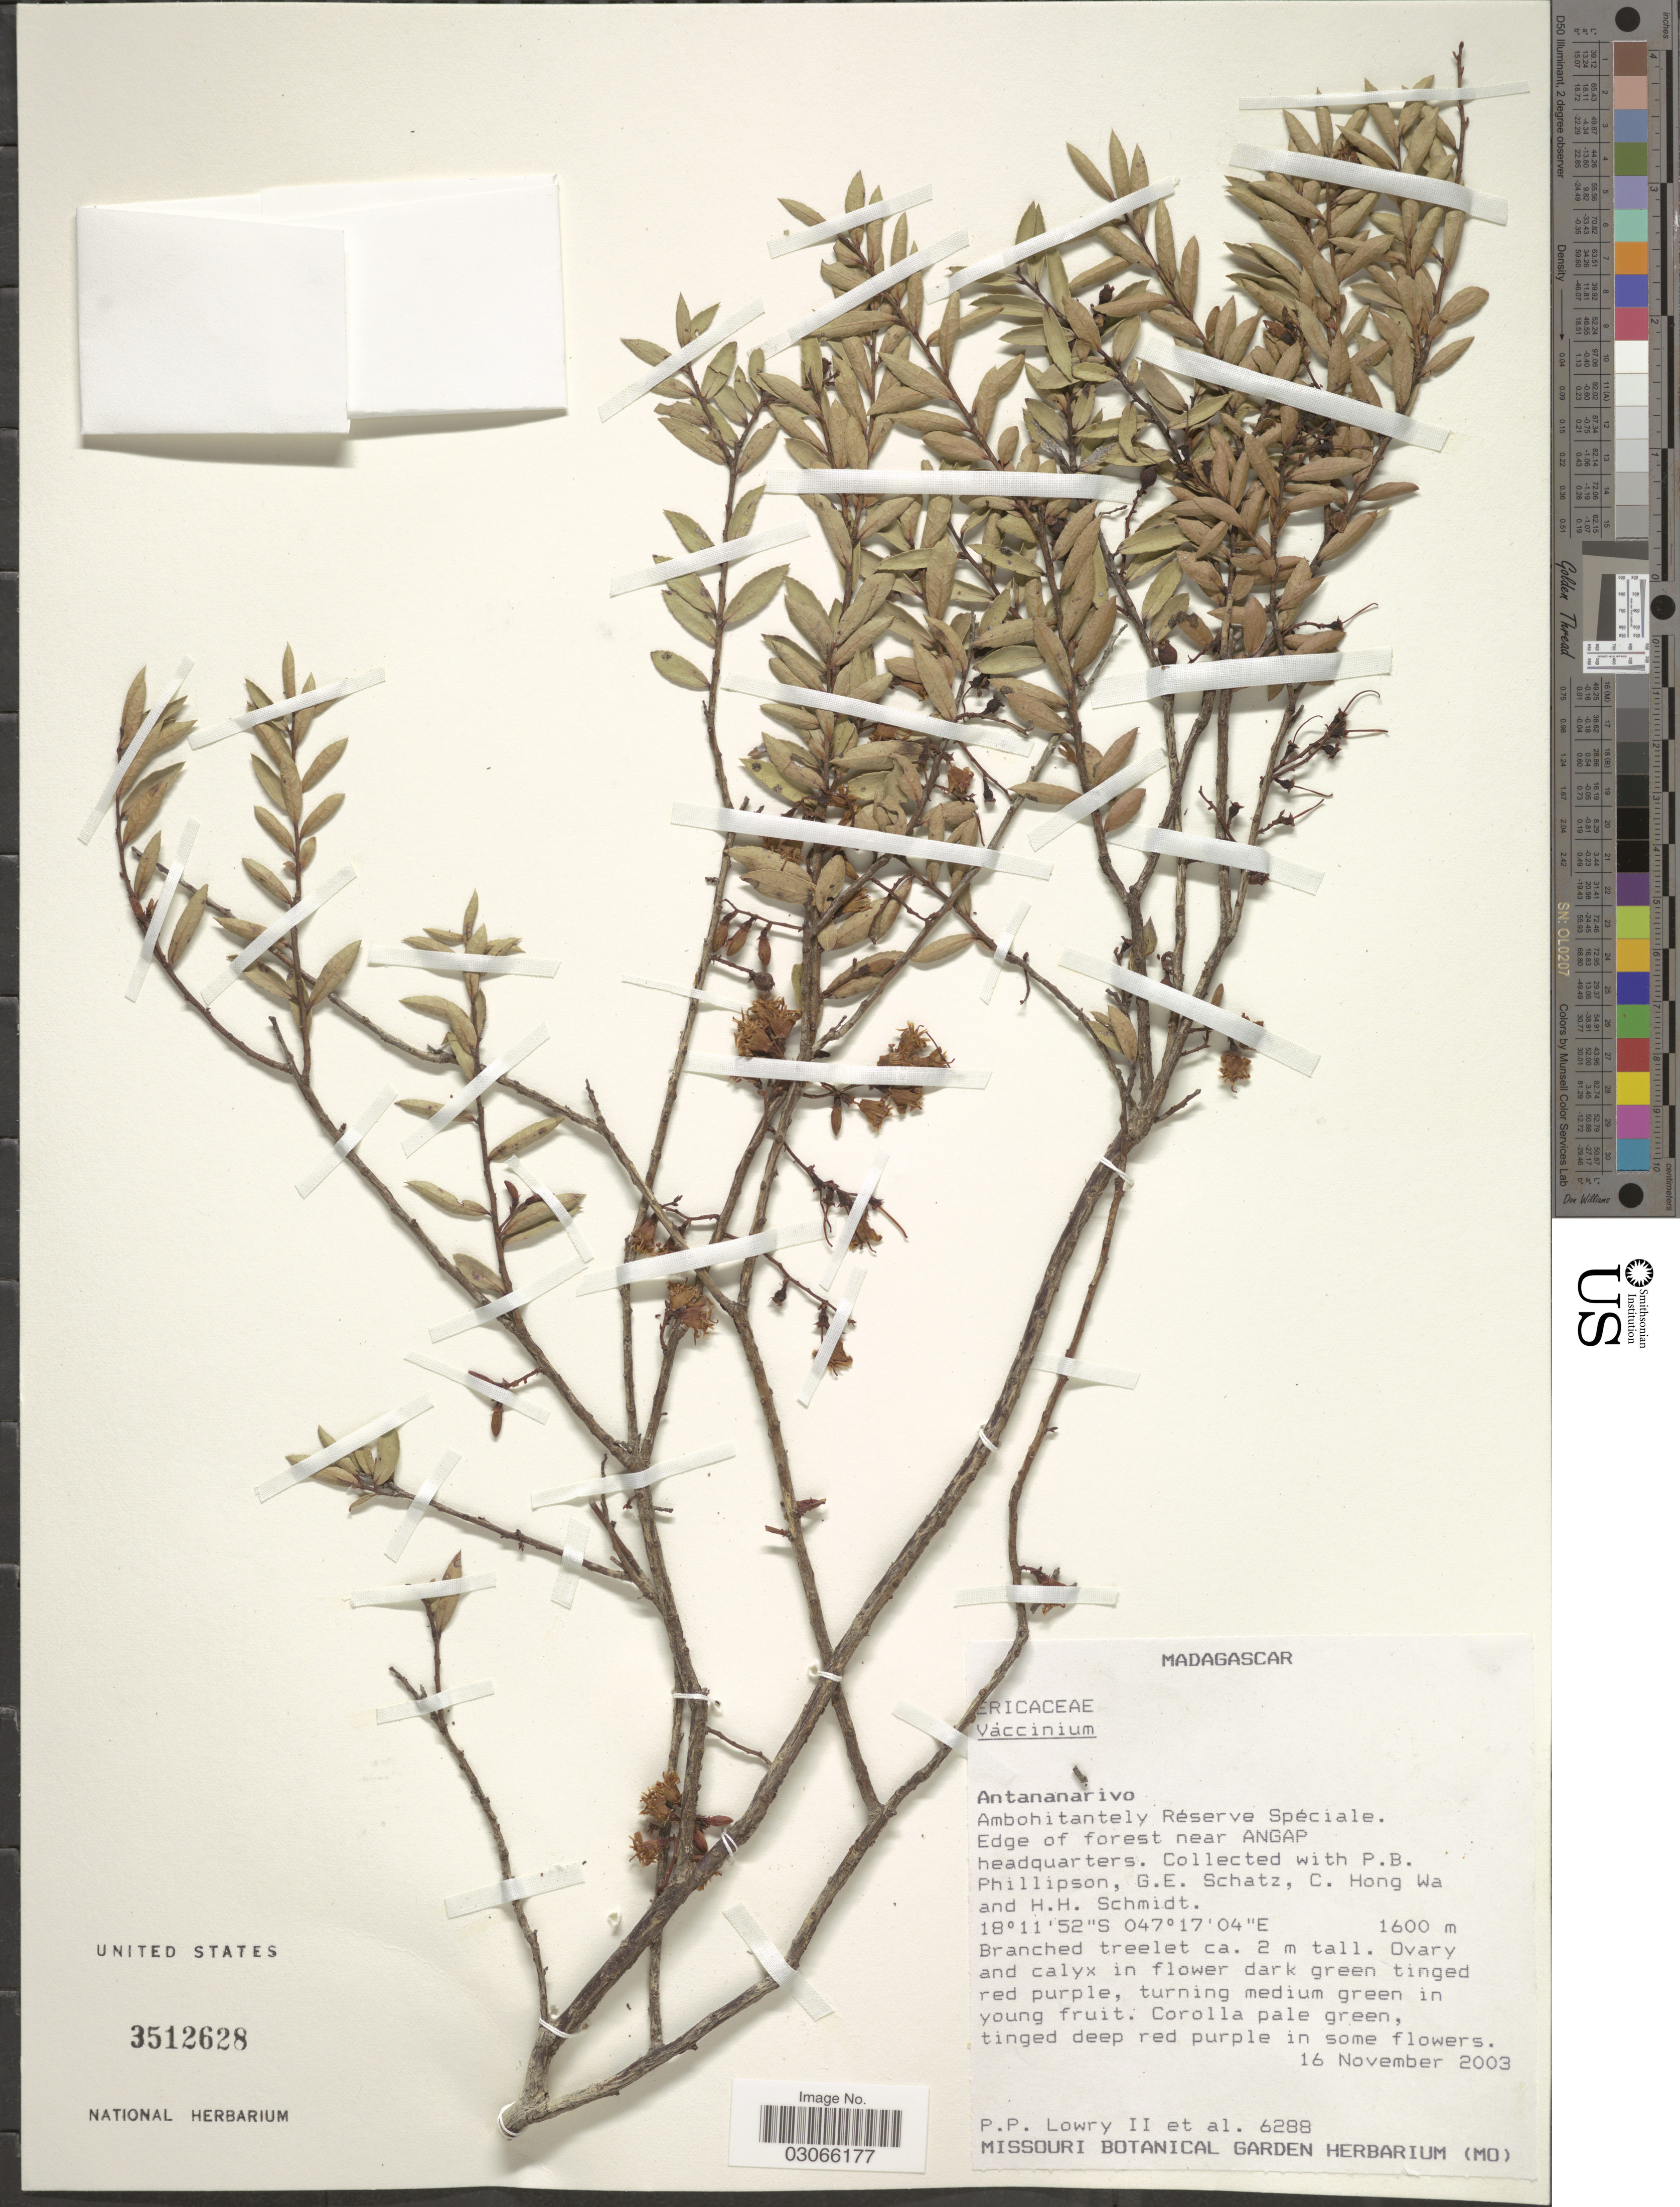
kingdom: Plantae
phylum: Tracheophyta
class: Magnoliopsida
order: Ericales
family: Ericaceae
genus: Vaccinium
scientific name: Vaccinium sp.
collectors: P. P. Lowry, P. B. Phillipson, G. Schatz, C. Hong Wa & H. H. Schmidt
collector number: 6288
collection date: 2003-11-16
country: Madagascar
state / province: Analamanga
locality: Ambohitantely Réserve Spéciale. Edge of forest near ANGAP headquarters.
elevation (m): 1600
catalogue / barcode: US 3512628